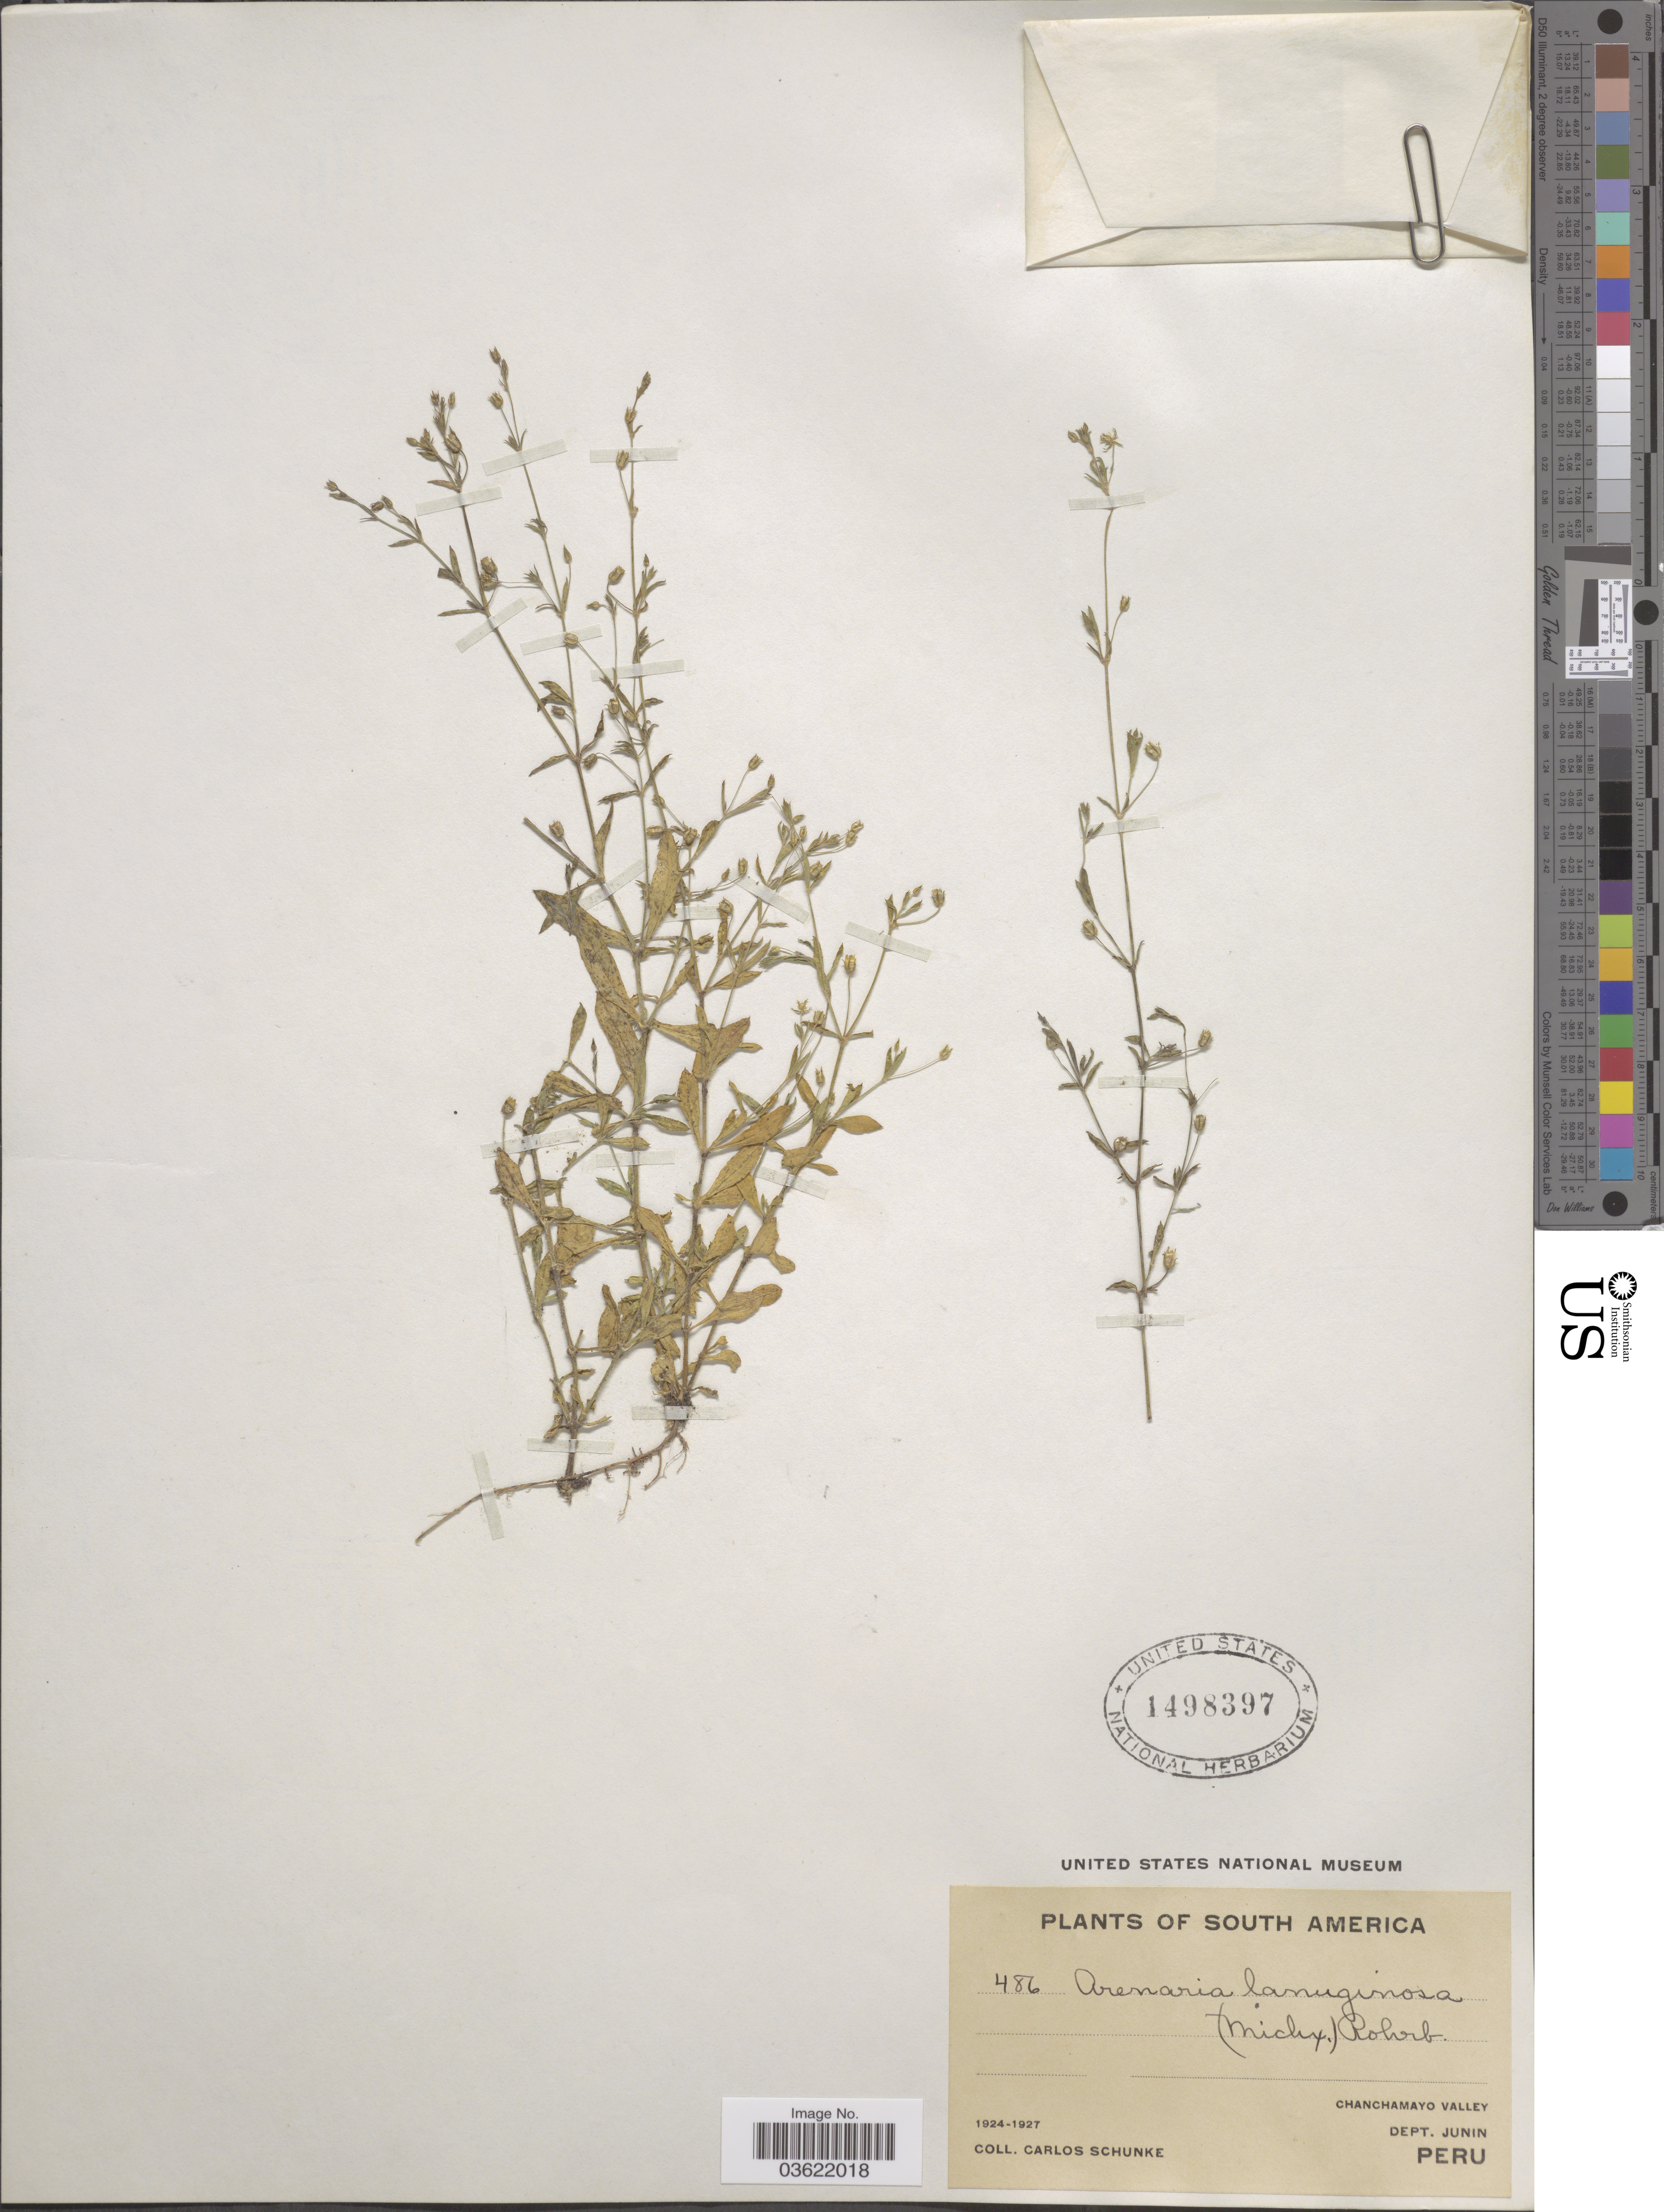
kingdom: Plantae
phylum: Tracheophyta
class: Magnoliopsida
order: Caryophyllales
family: Caryophyllaceae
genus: Arenaria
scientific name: Arenaria lanuginosa var. megalantha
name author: Rohrb.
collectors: C. Schunke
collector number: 486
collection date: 1924/1927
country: Peru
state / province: Junín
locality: Chanchamayo Valley. Dept. Junin.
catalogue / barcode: US 1498397